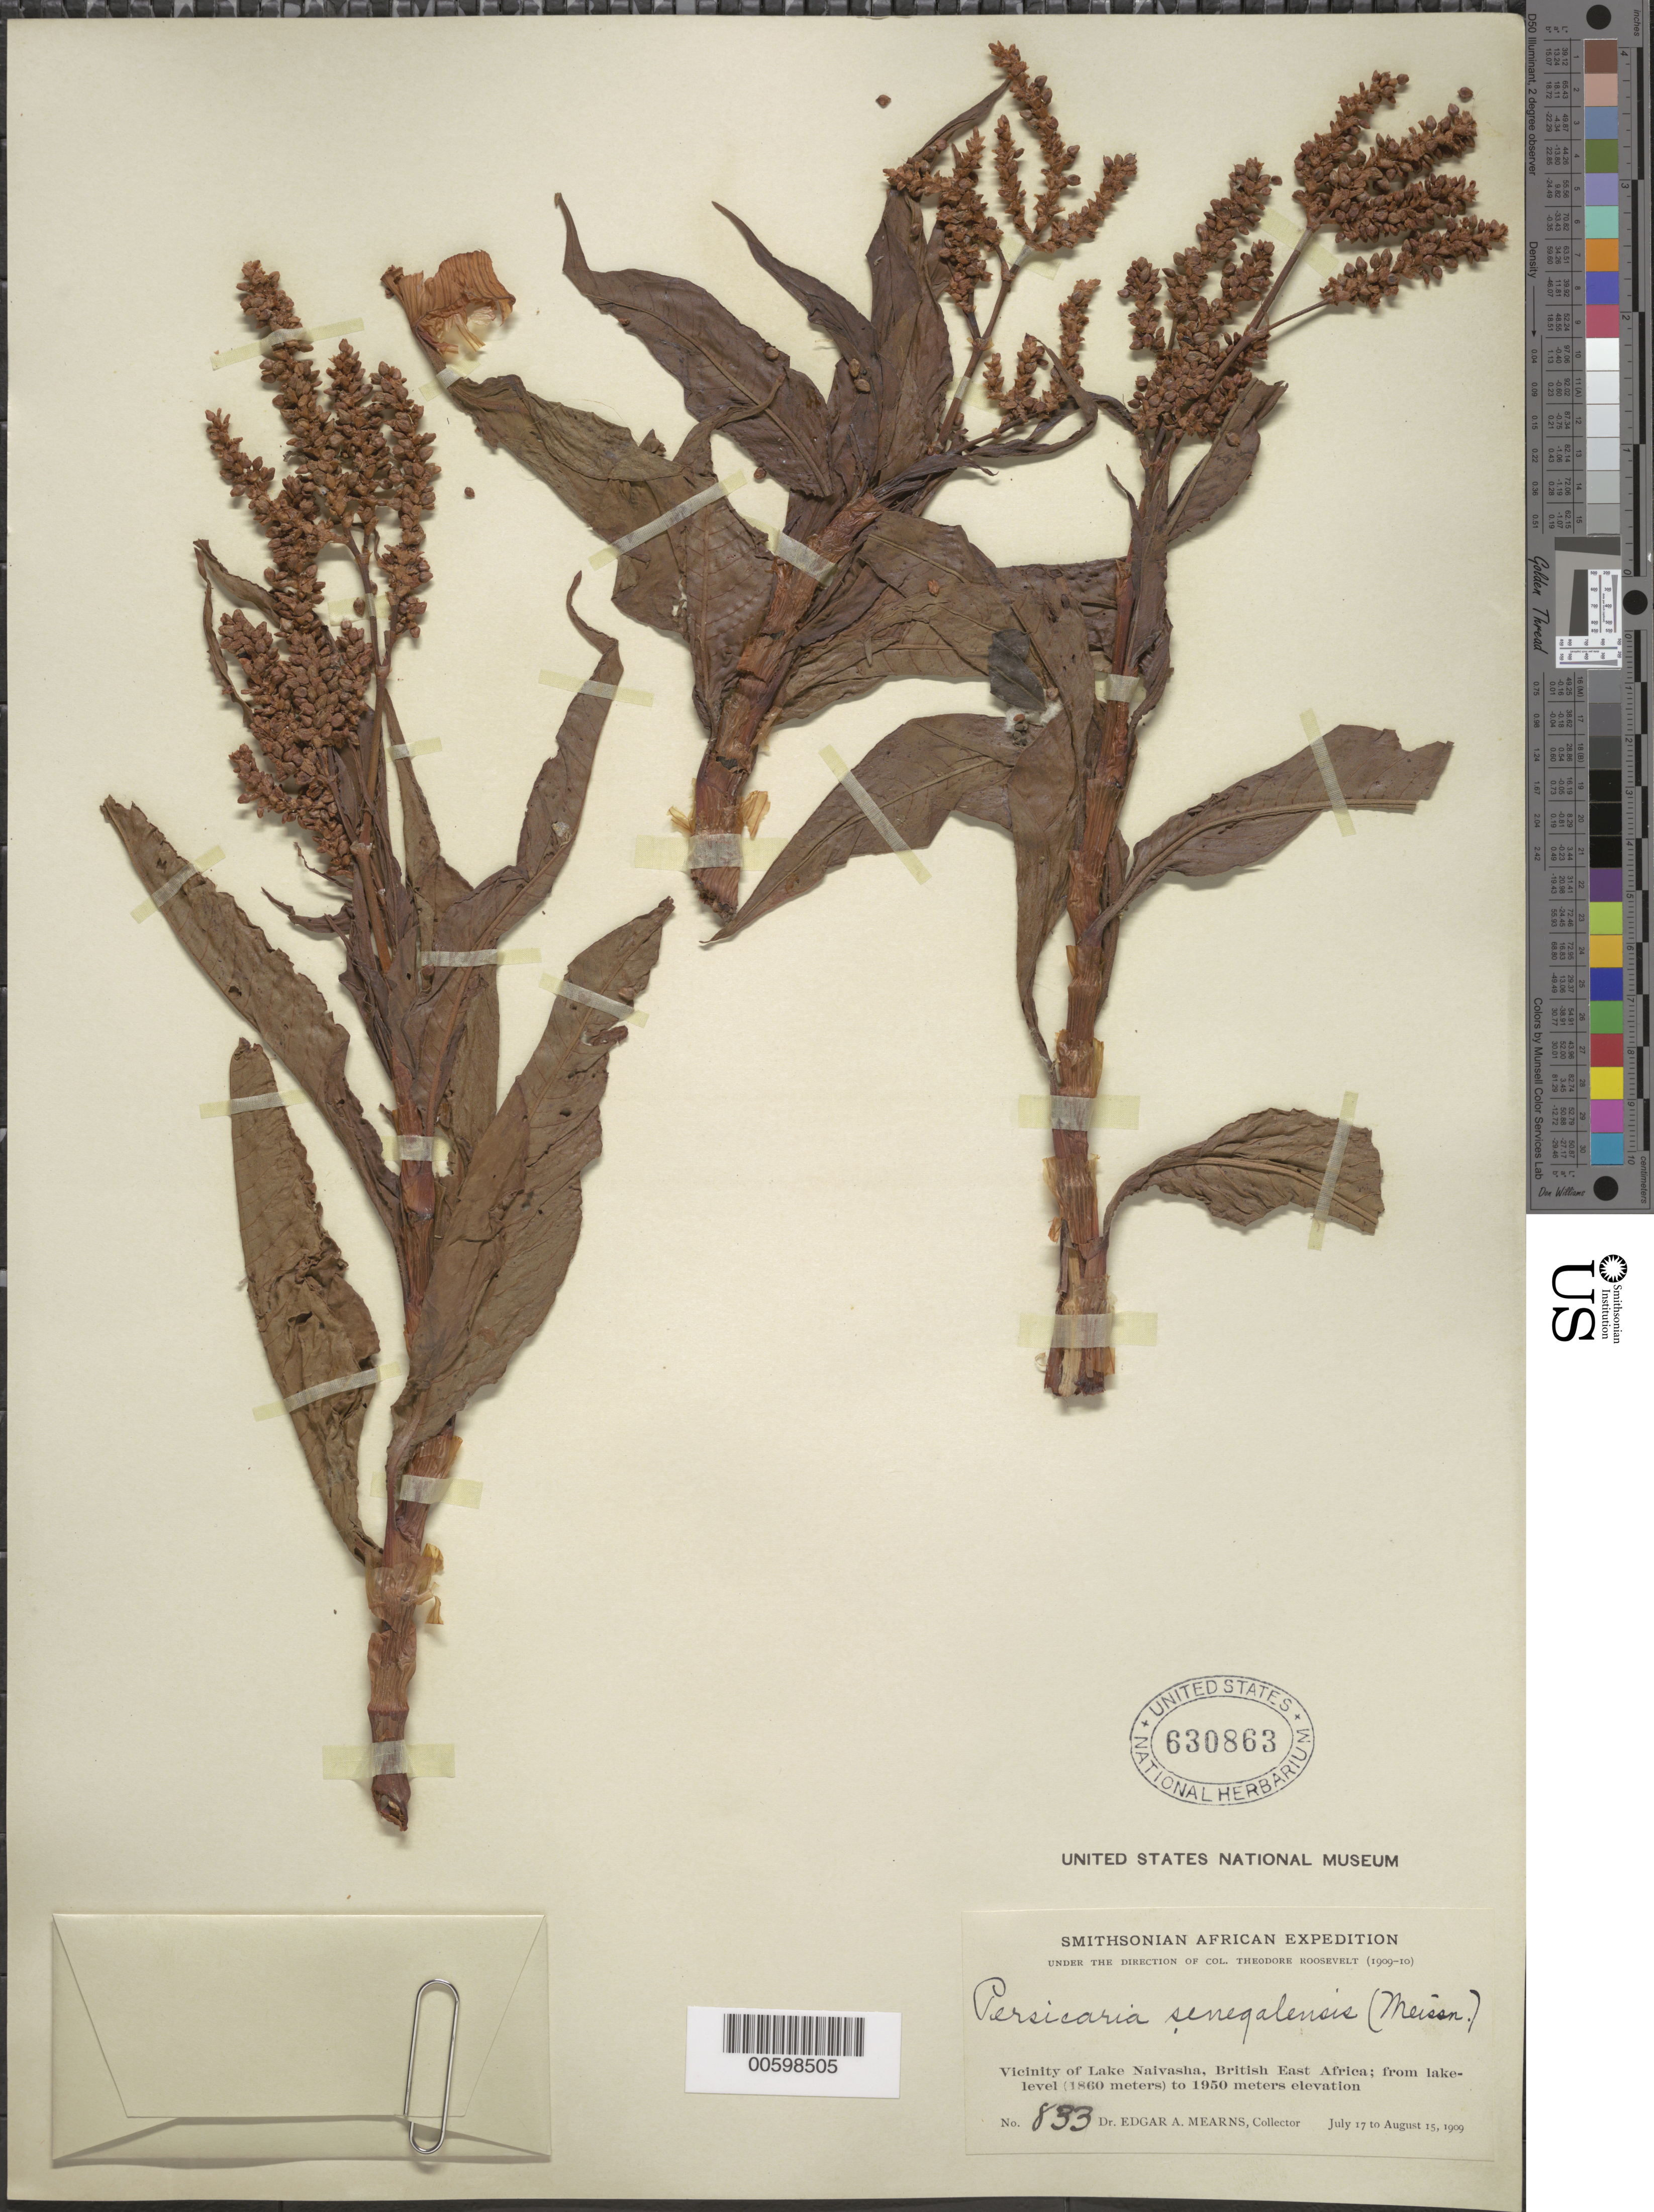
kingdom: Plantae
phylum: Tracheophyta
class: Magnoliopsida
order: Caryophyllales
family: Polygonaceae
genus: Persicaria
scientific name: Persicaria senegalensis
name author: Meisn.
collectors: E. A. Mearns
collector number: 833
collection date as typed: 17 Jun 1909 to 15 Aug 1909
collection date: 1909-06-17/1909-08-15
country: Kenya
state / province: Nakuru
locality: Vicinity of Lake Naivasha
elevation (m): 1860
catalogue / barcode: US 630863